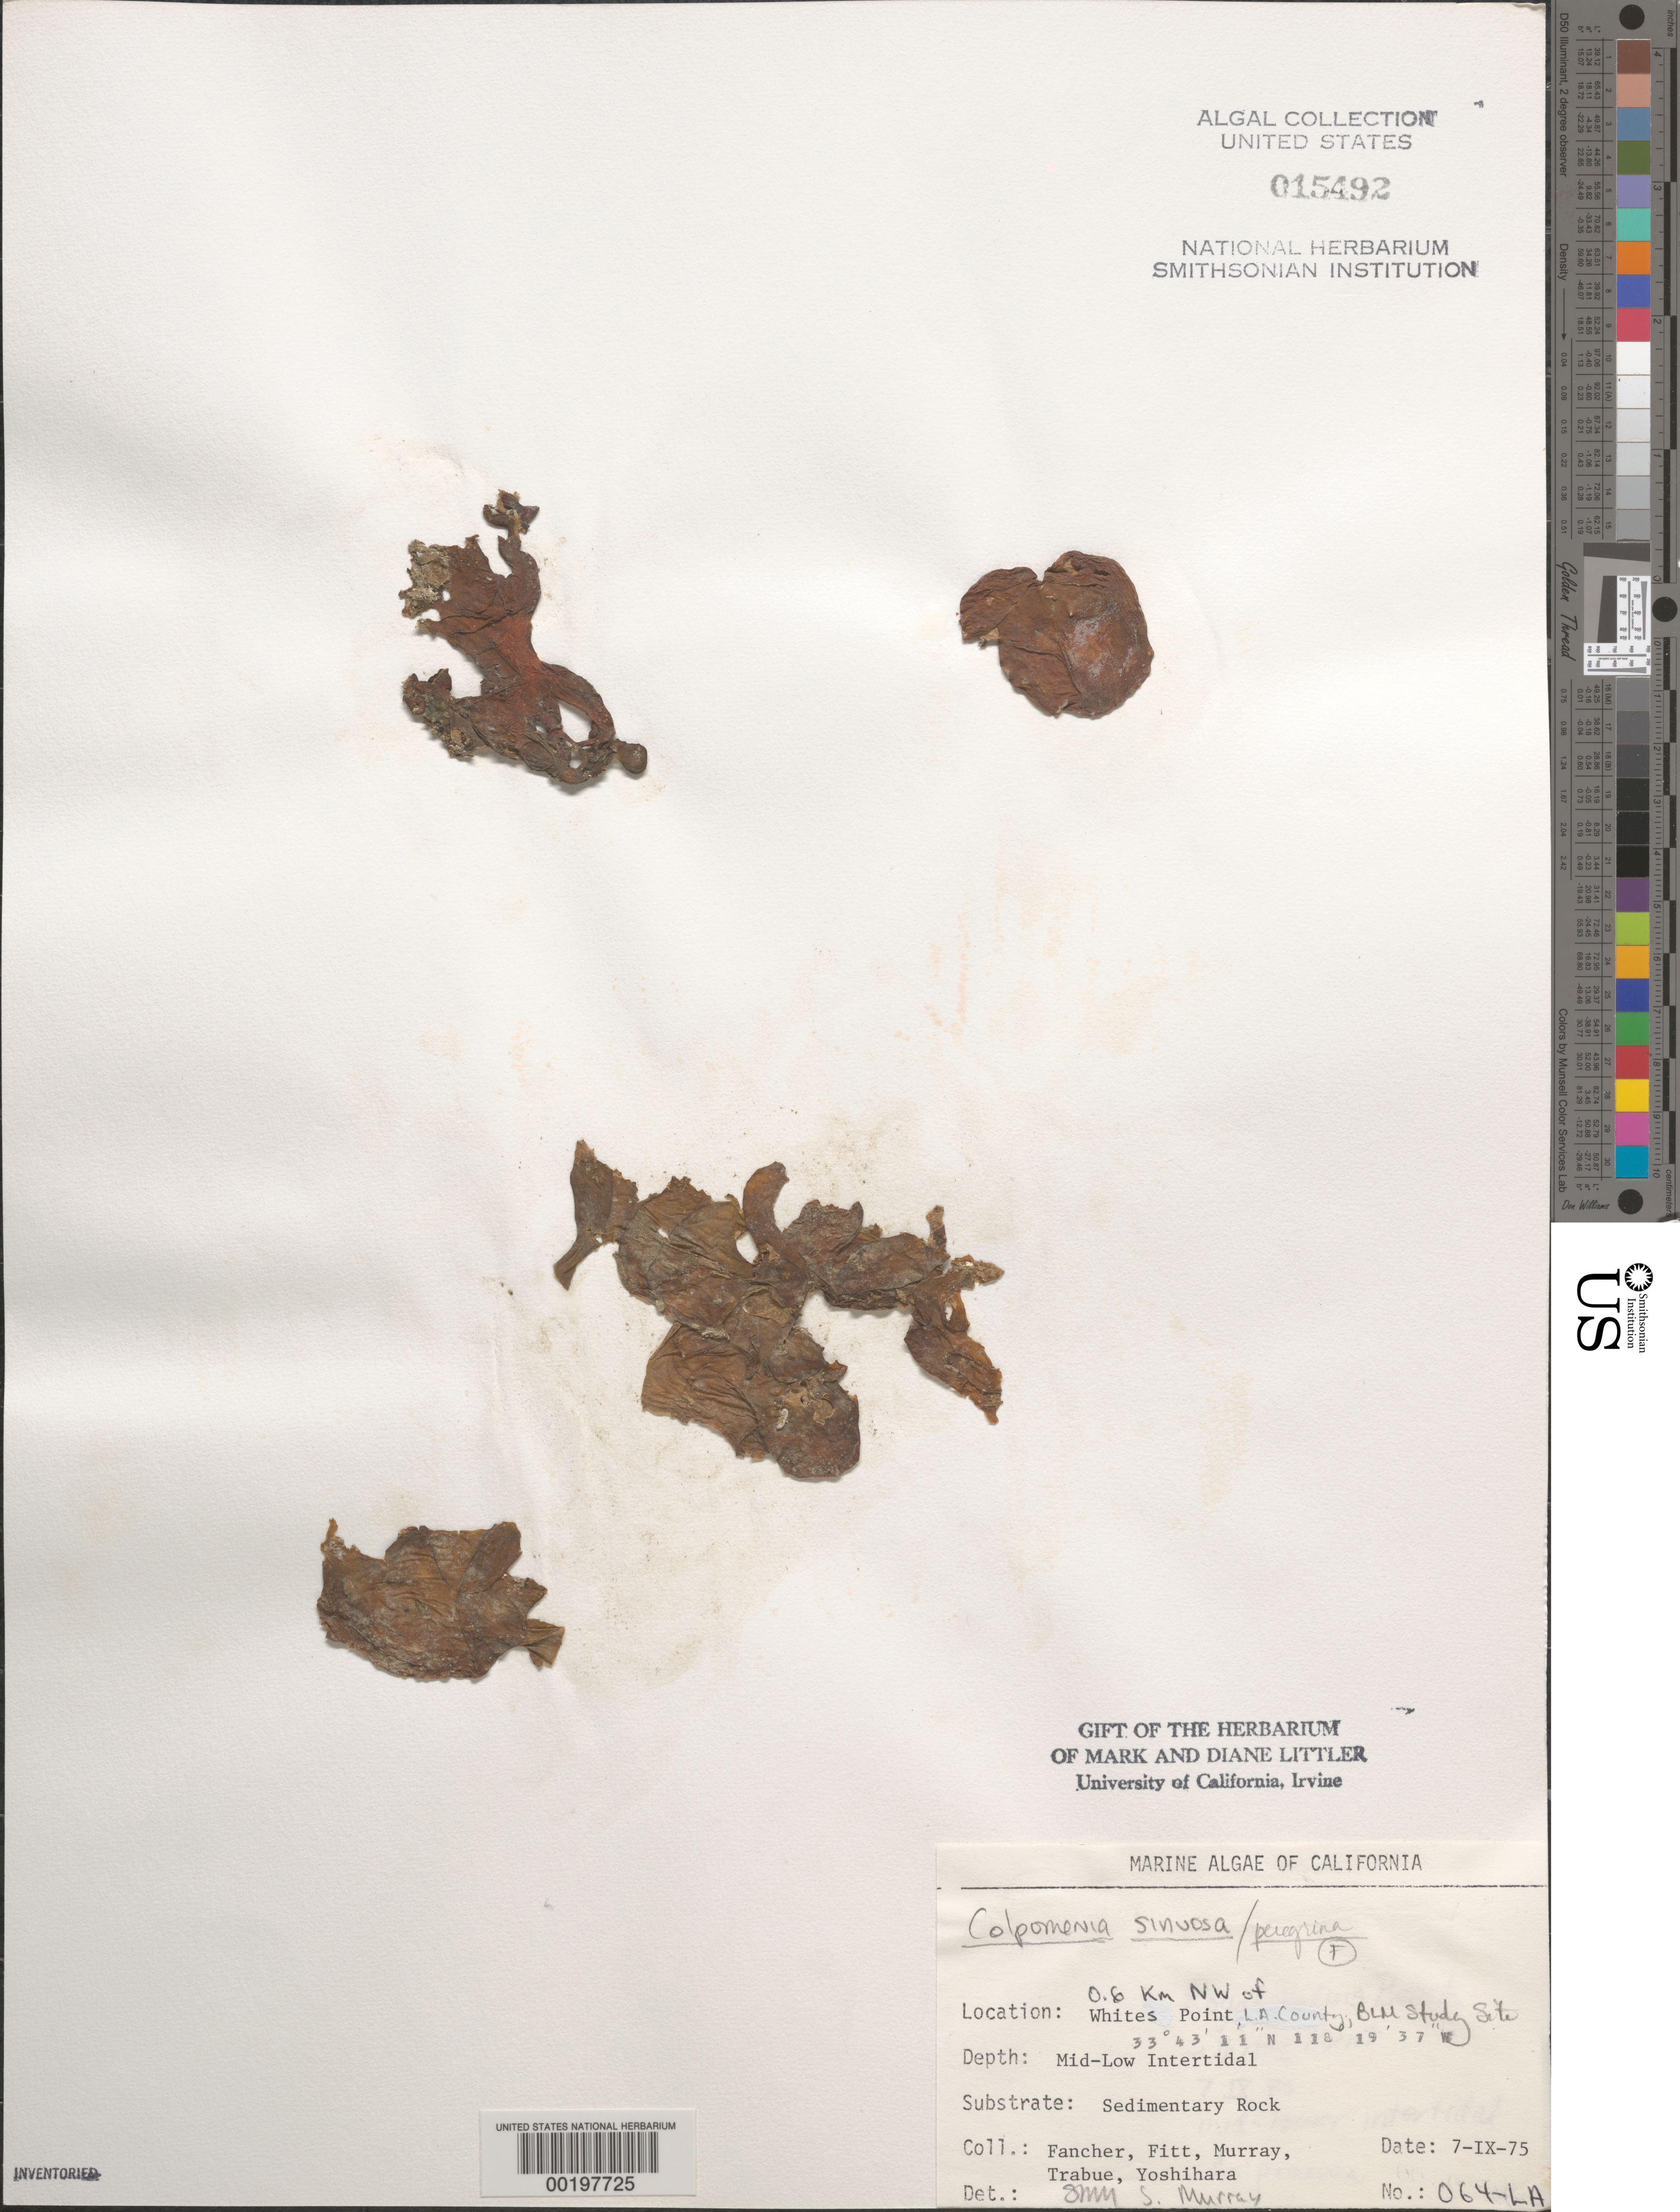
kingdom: Chromista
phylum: Ochrophyta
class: Phaeophyceae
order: Scytosiphonales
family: Scytosiphonaceae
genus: Colpomenia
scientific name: Colpomenia sinuosa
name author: (K. Mert. ex Roth) Derbes & Solier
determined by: Murray, S. N.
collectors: J. Fancher, W. Fitt, S. N. Murray, P. J. Trabue & K. Yoshihara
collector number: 064-la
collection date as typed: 07 Sep 1975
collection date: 1975-09-07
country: United States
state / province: California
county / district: Los Angeles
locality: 0.6 km northwest of Whites Point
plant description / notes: BLM-SOCALBIGHT Rocky Intertidal Survey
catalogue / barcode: US 15492